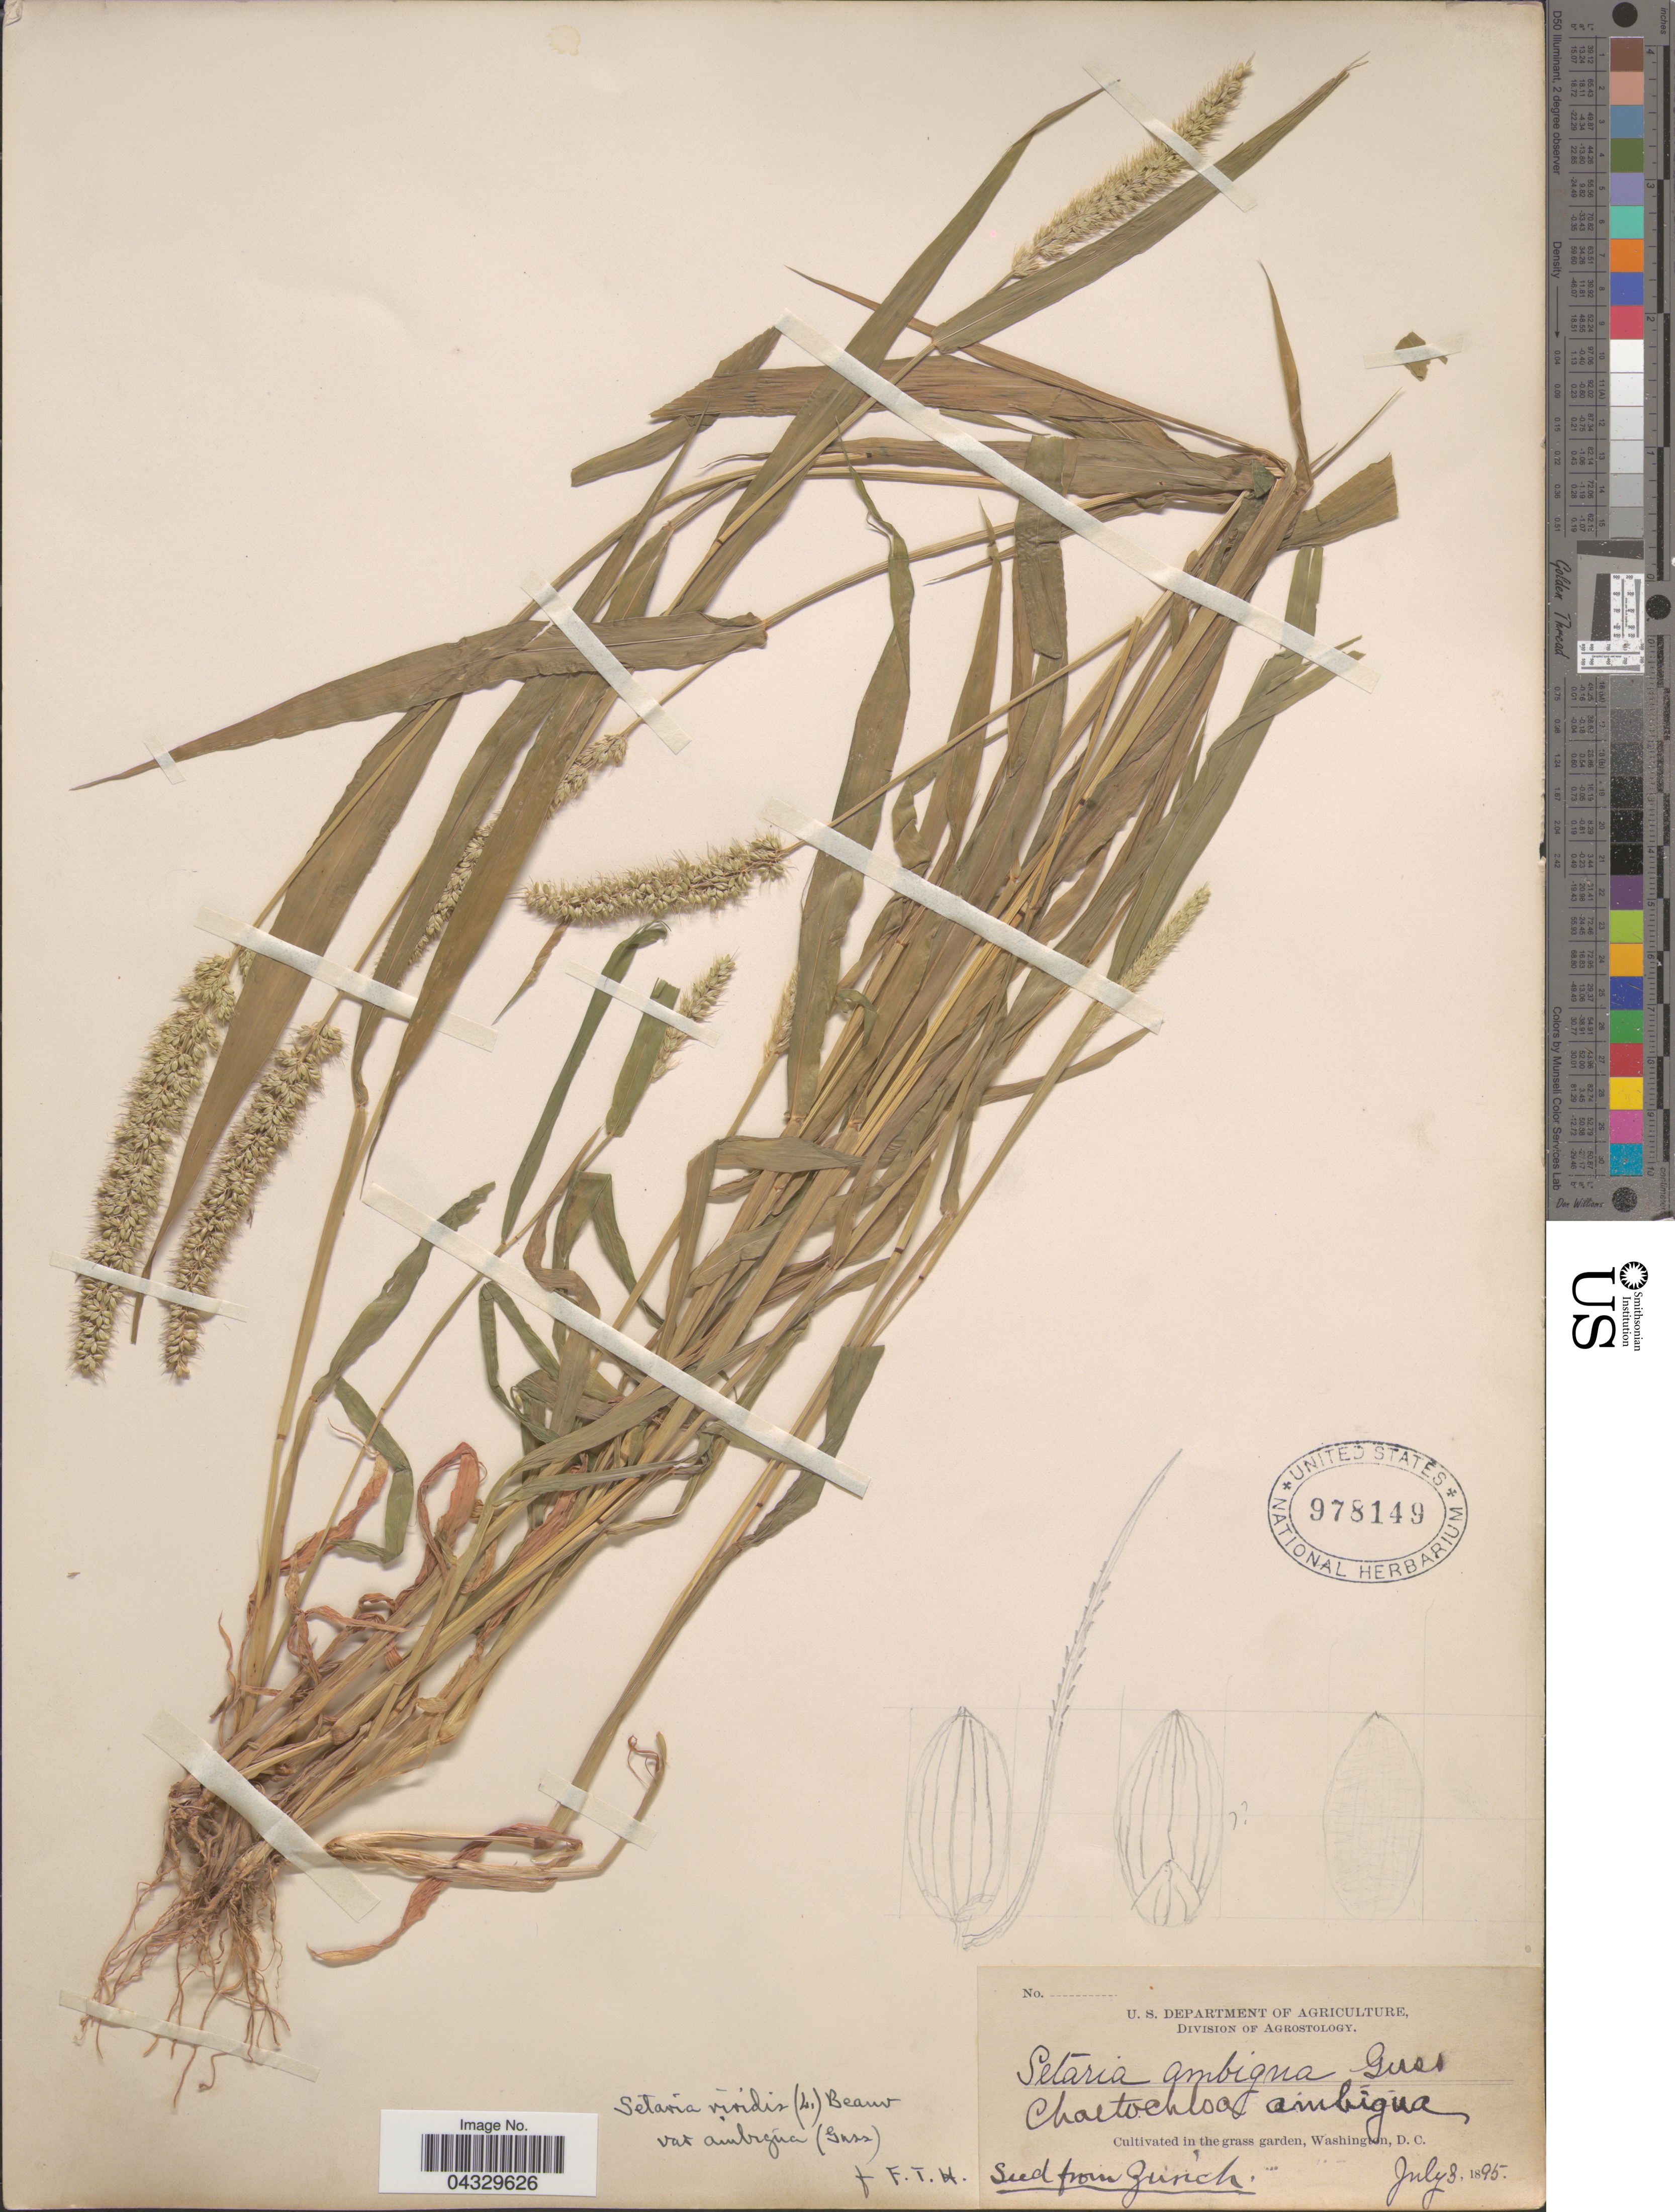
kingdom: Plantae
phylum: Tracheophyta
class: Liliopsida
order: Poales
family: Poaceae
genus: Setaria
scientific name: Setaria viridis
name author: (L.) P. Beauv.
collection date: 1895-07-03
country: United States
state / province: District of Columbia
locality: In the grass garden, Washington, D. C.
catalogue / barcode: US 978149